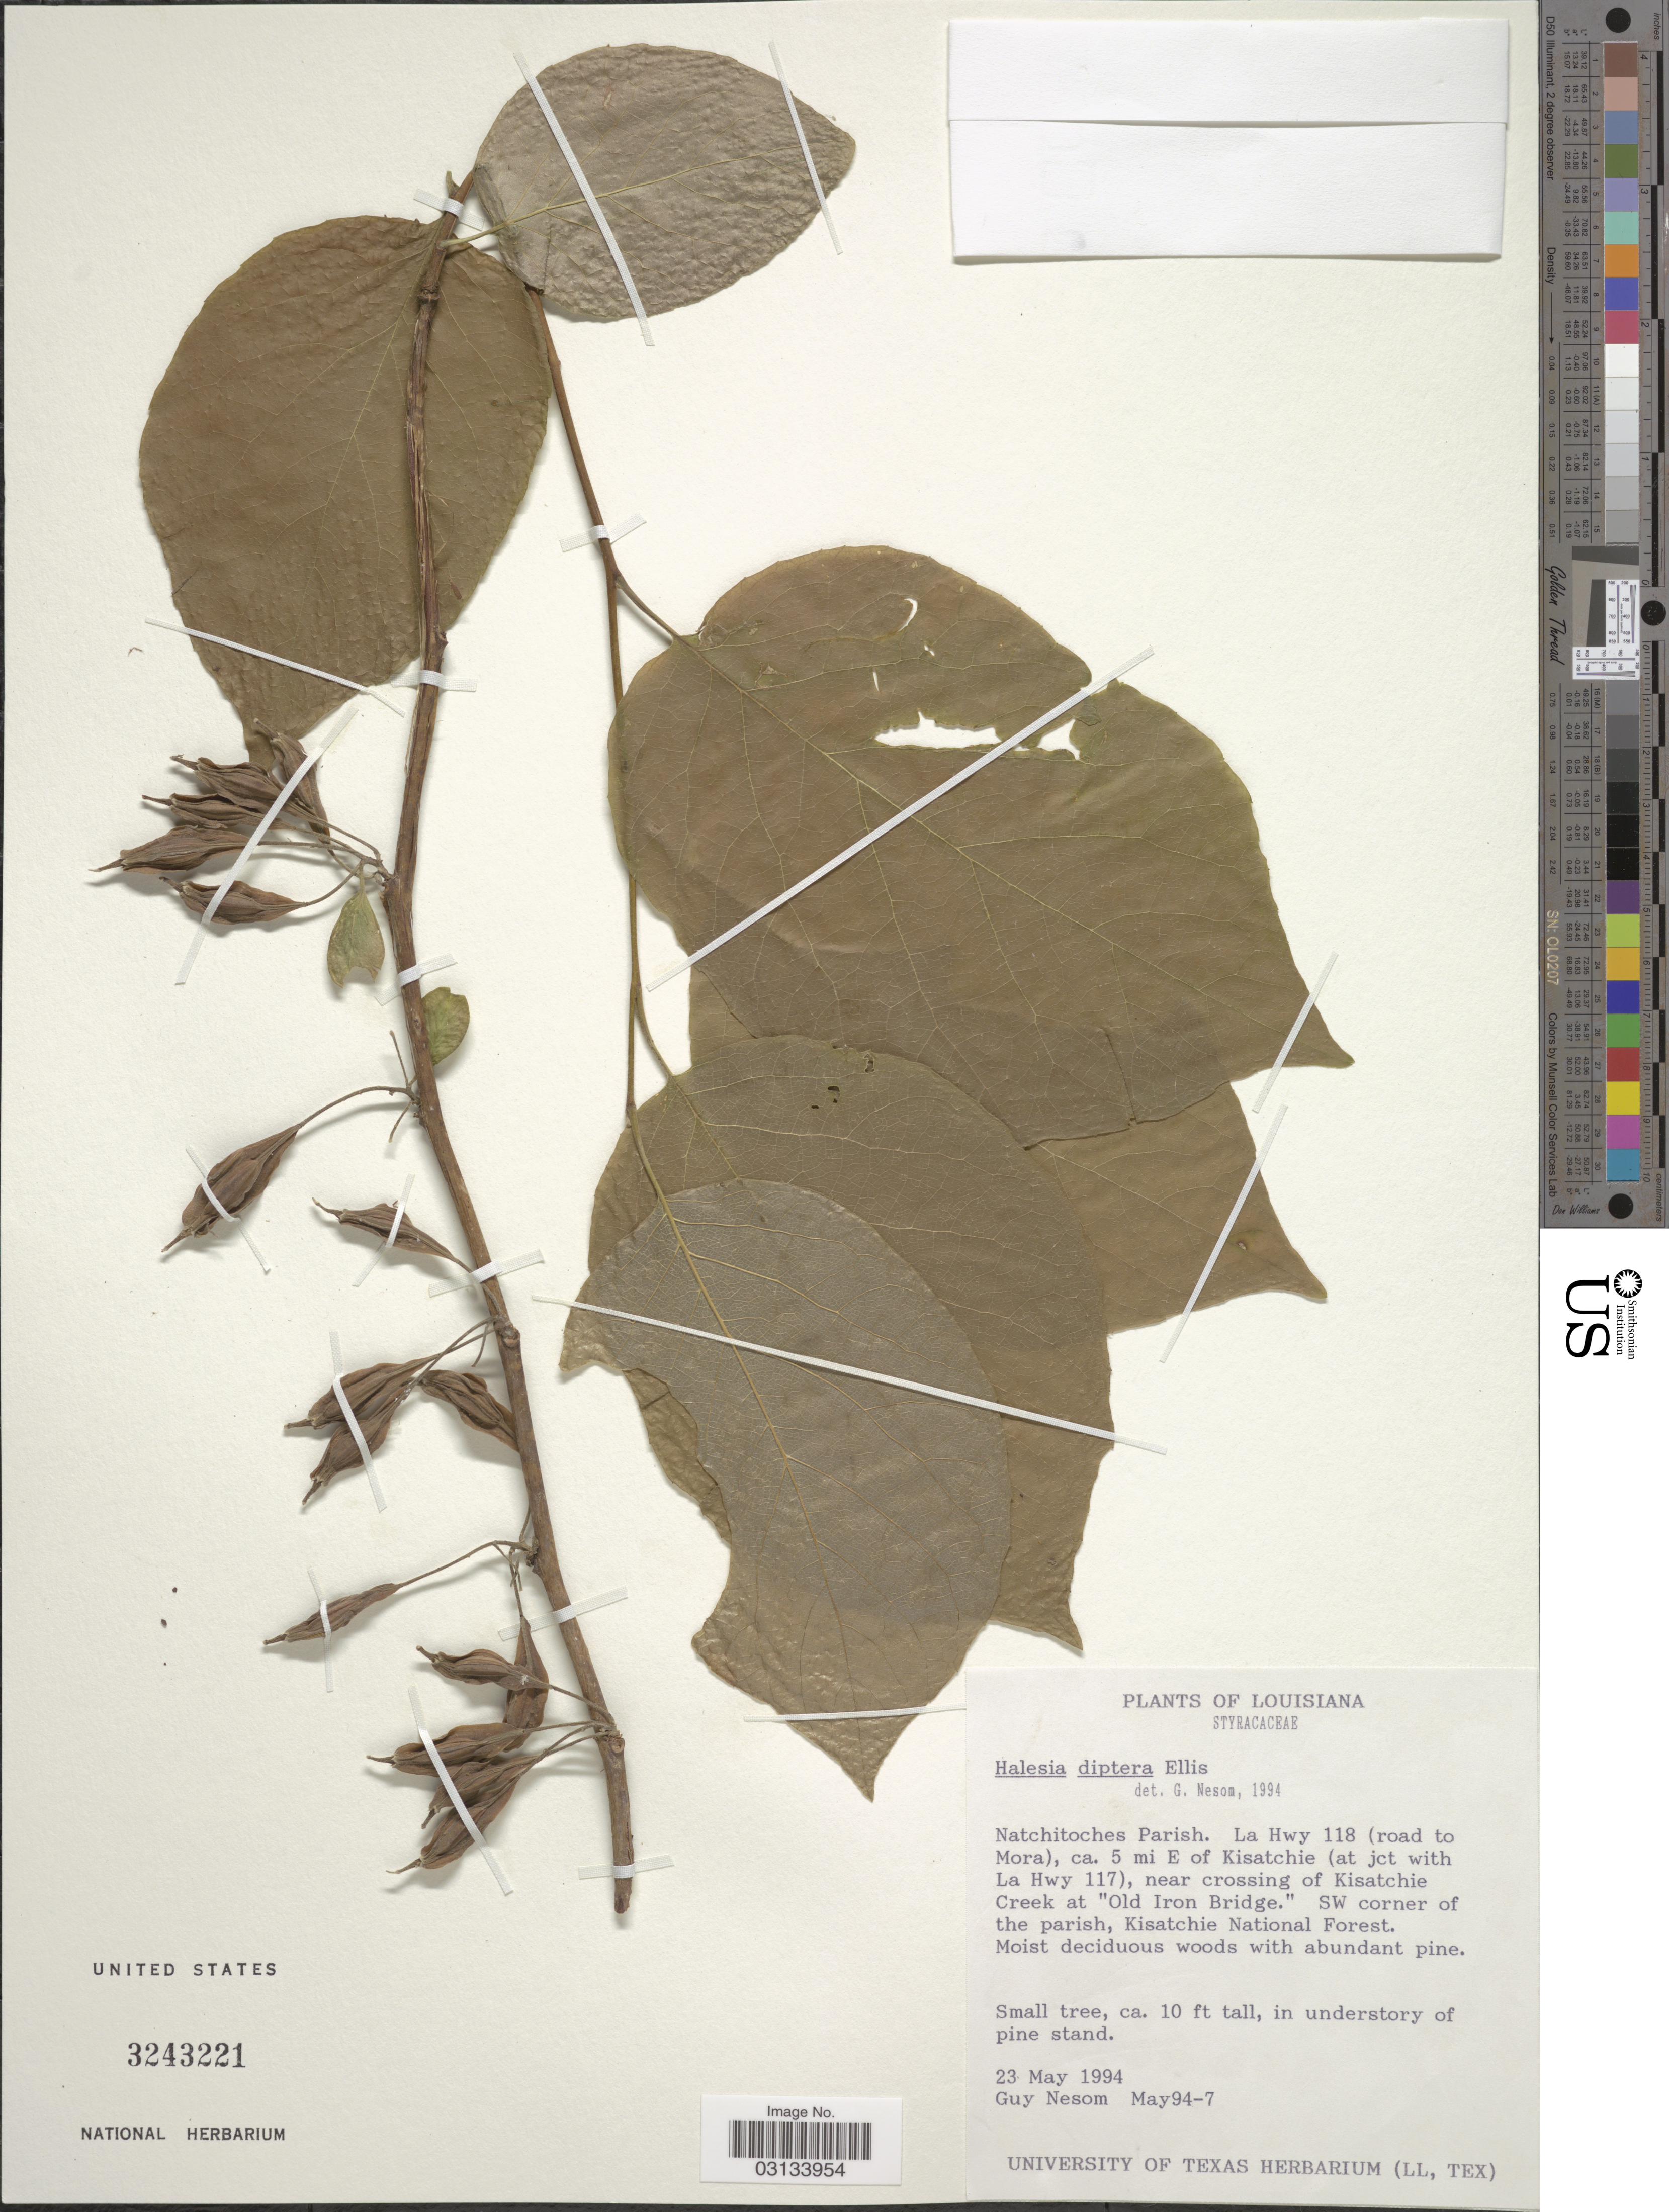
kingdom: Plantae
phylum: Tracheophyta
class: Magnoliopsida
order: Ericales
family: Styracaceae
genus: Halesia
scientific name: Halesia diptera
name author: J. Ellis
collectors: G. Nesom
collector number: May94-7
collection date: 1994-05-23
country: United States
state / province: Louisiana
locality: Natchitoches Parish. La Hwy 118 (road to Mora), ca. 5 mi E of Kisatchie (at jct with La Hwy 117), near crossing of Kisatchie Creek at "Old Iron Bridge." SW corner of the parish, Kisatchie National Forest.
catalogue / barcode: US 3243221